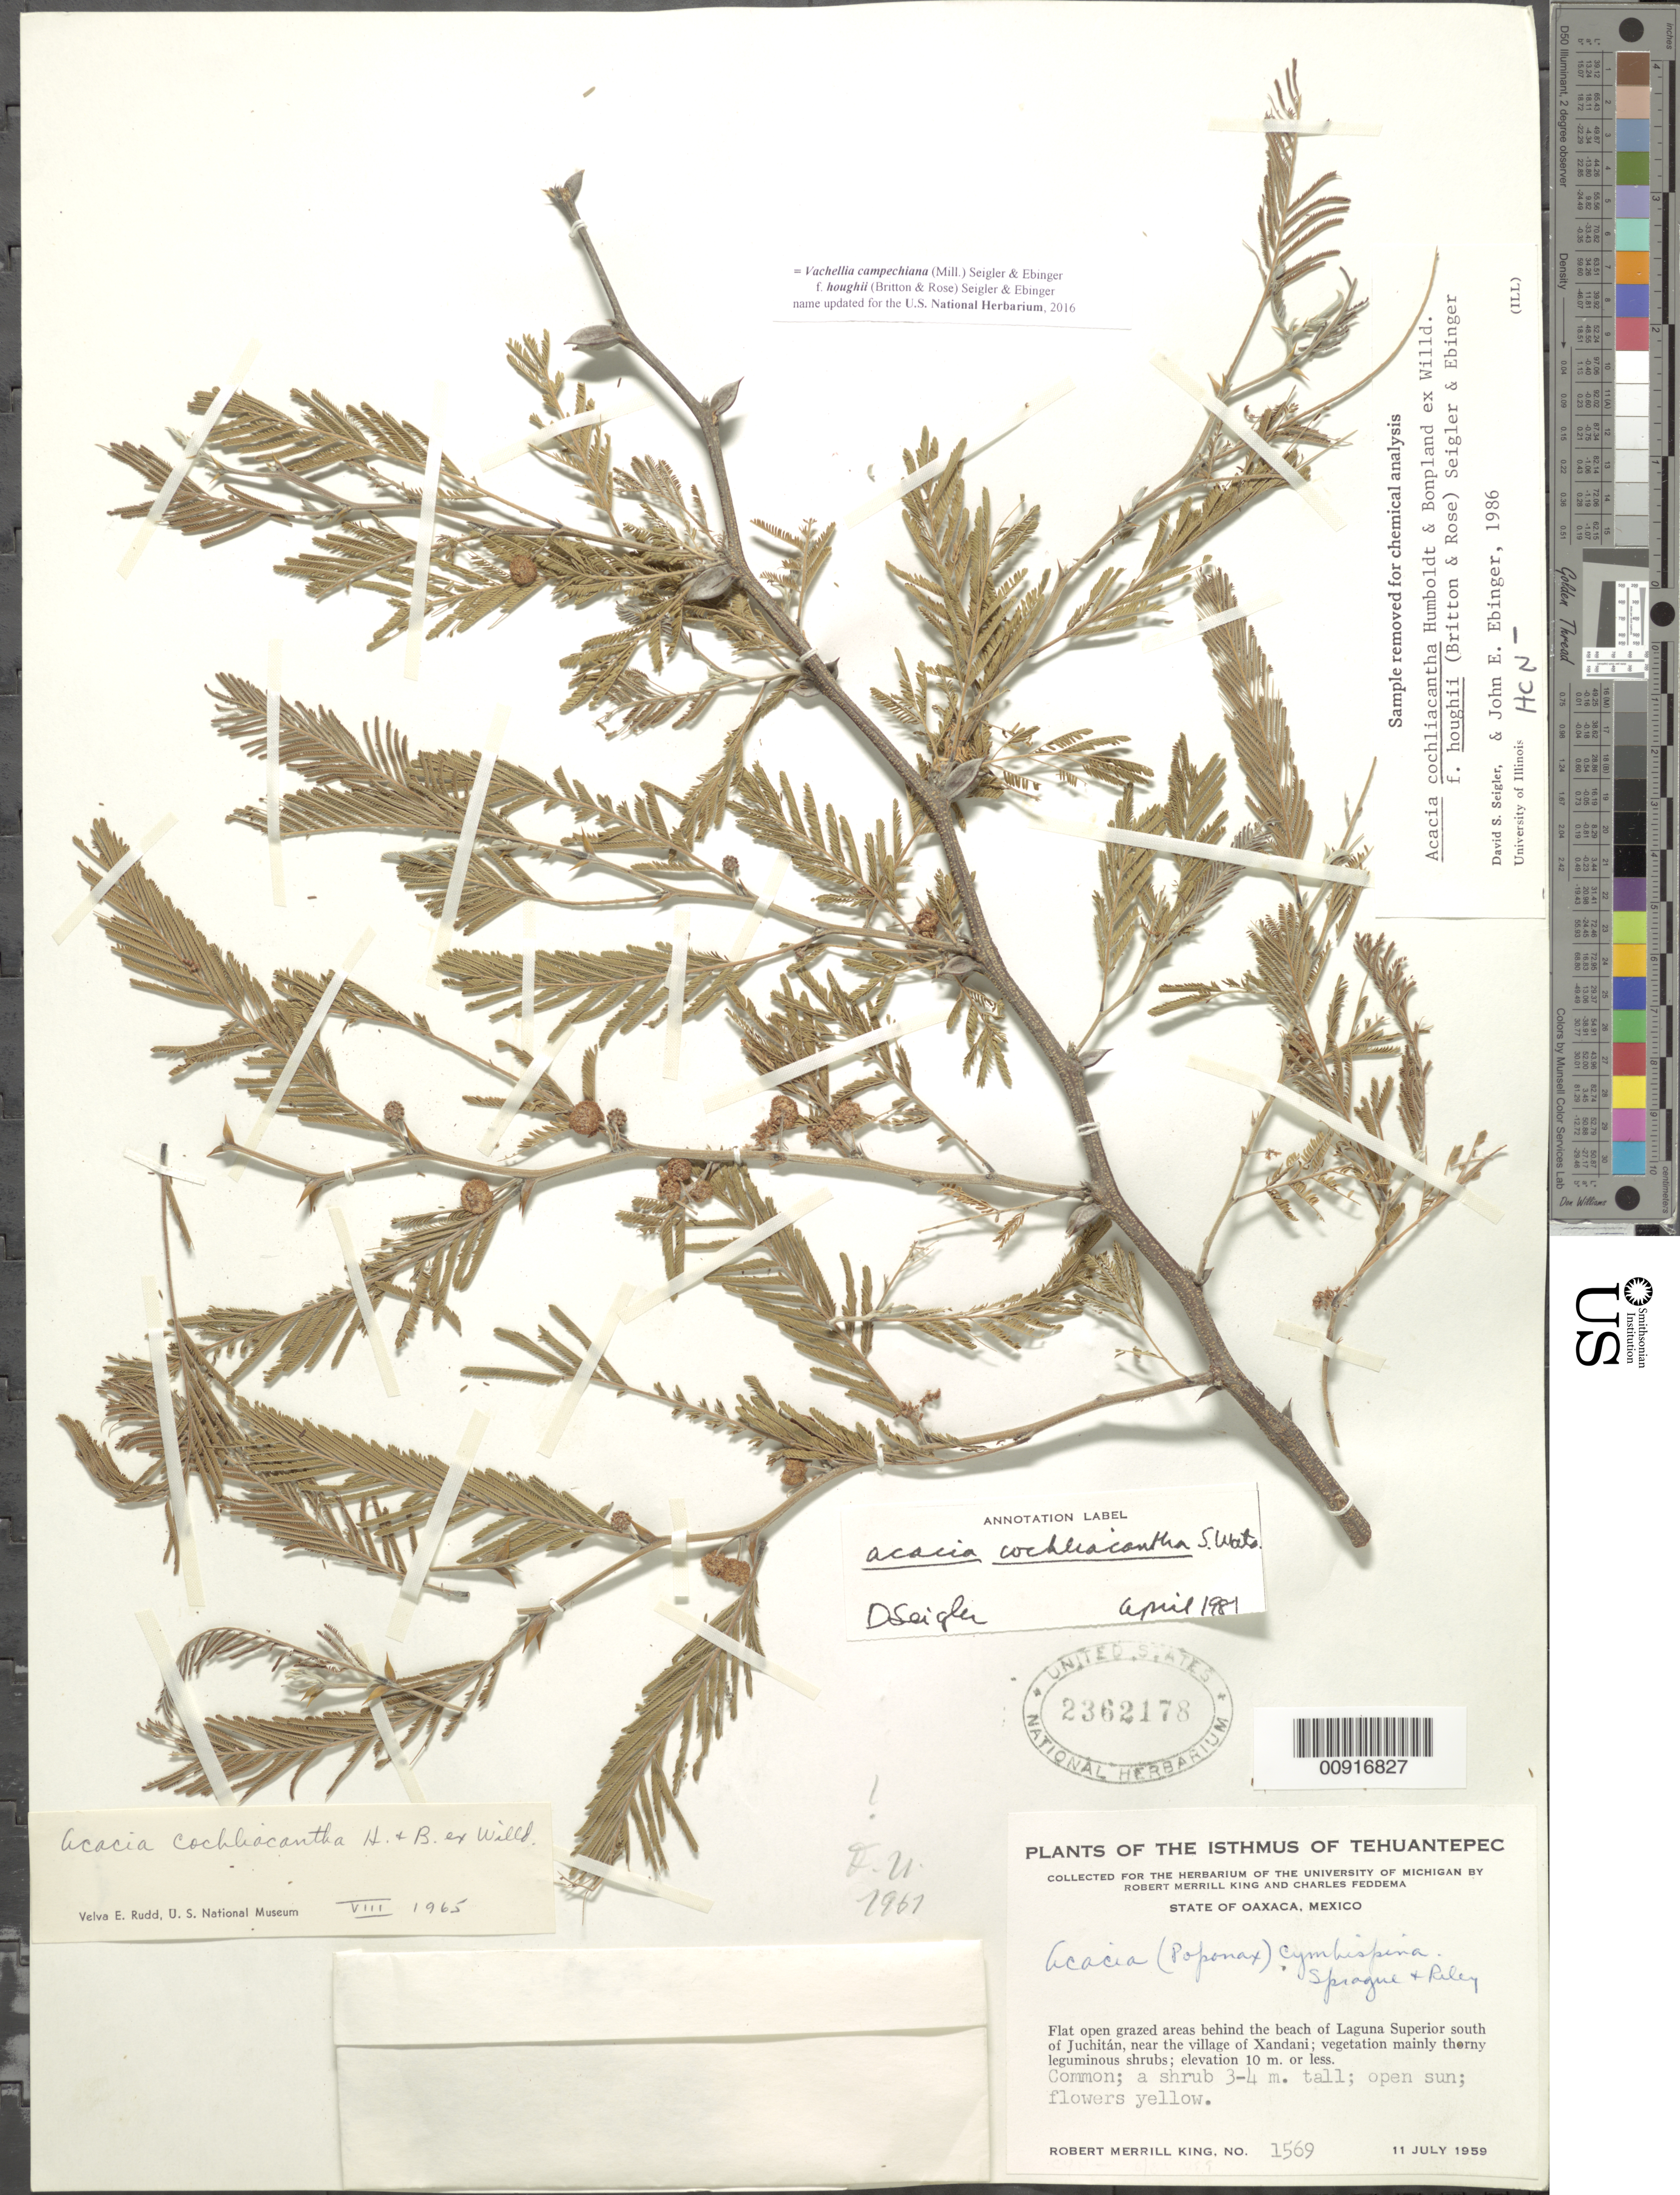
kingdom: Plantae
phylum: Tracheophyta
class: Magnoliopsida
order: Fabales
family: Fabaceae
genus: Vachellia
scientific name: Vachellia campechiana f. houghii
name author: (Britton & Rose) Seigler & Ebinger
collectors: R. M. King & C. Feddema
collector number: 1569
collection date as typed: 11 Jul 1959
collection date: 1959-07-11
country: Mexico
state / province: Oaxaca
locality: Flat open grazed areas behind the beach of Laguna Superior south of Juchitán, near the village of Xandani.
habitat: Open sun. Flat open grazed areas. Vegetation mainly thorny leguminous shrubs.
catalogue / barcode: US 2362178